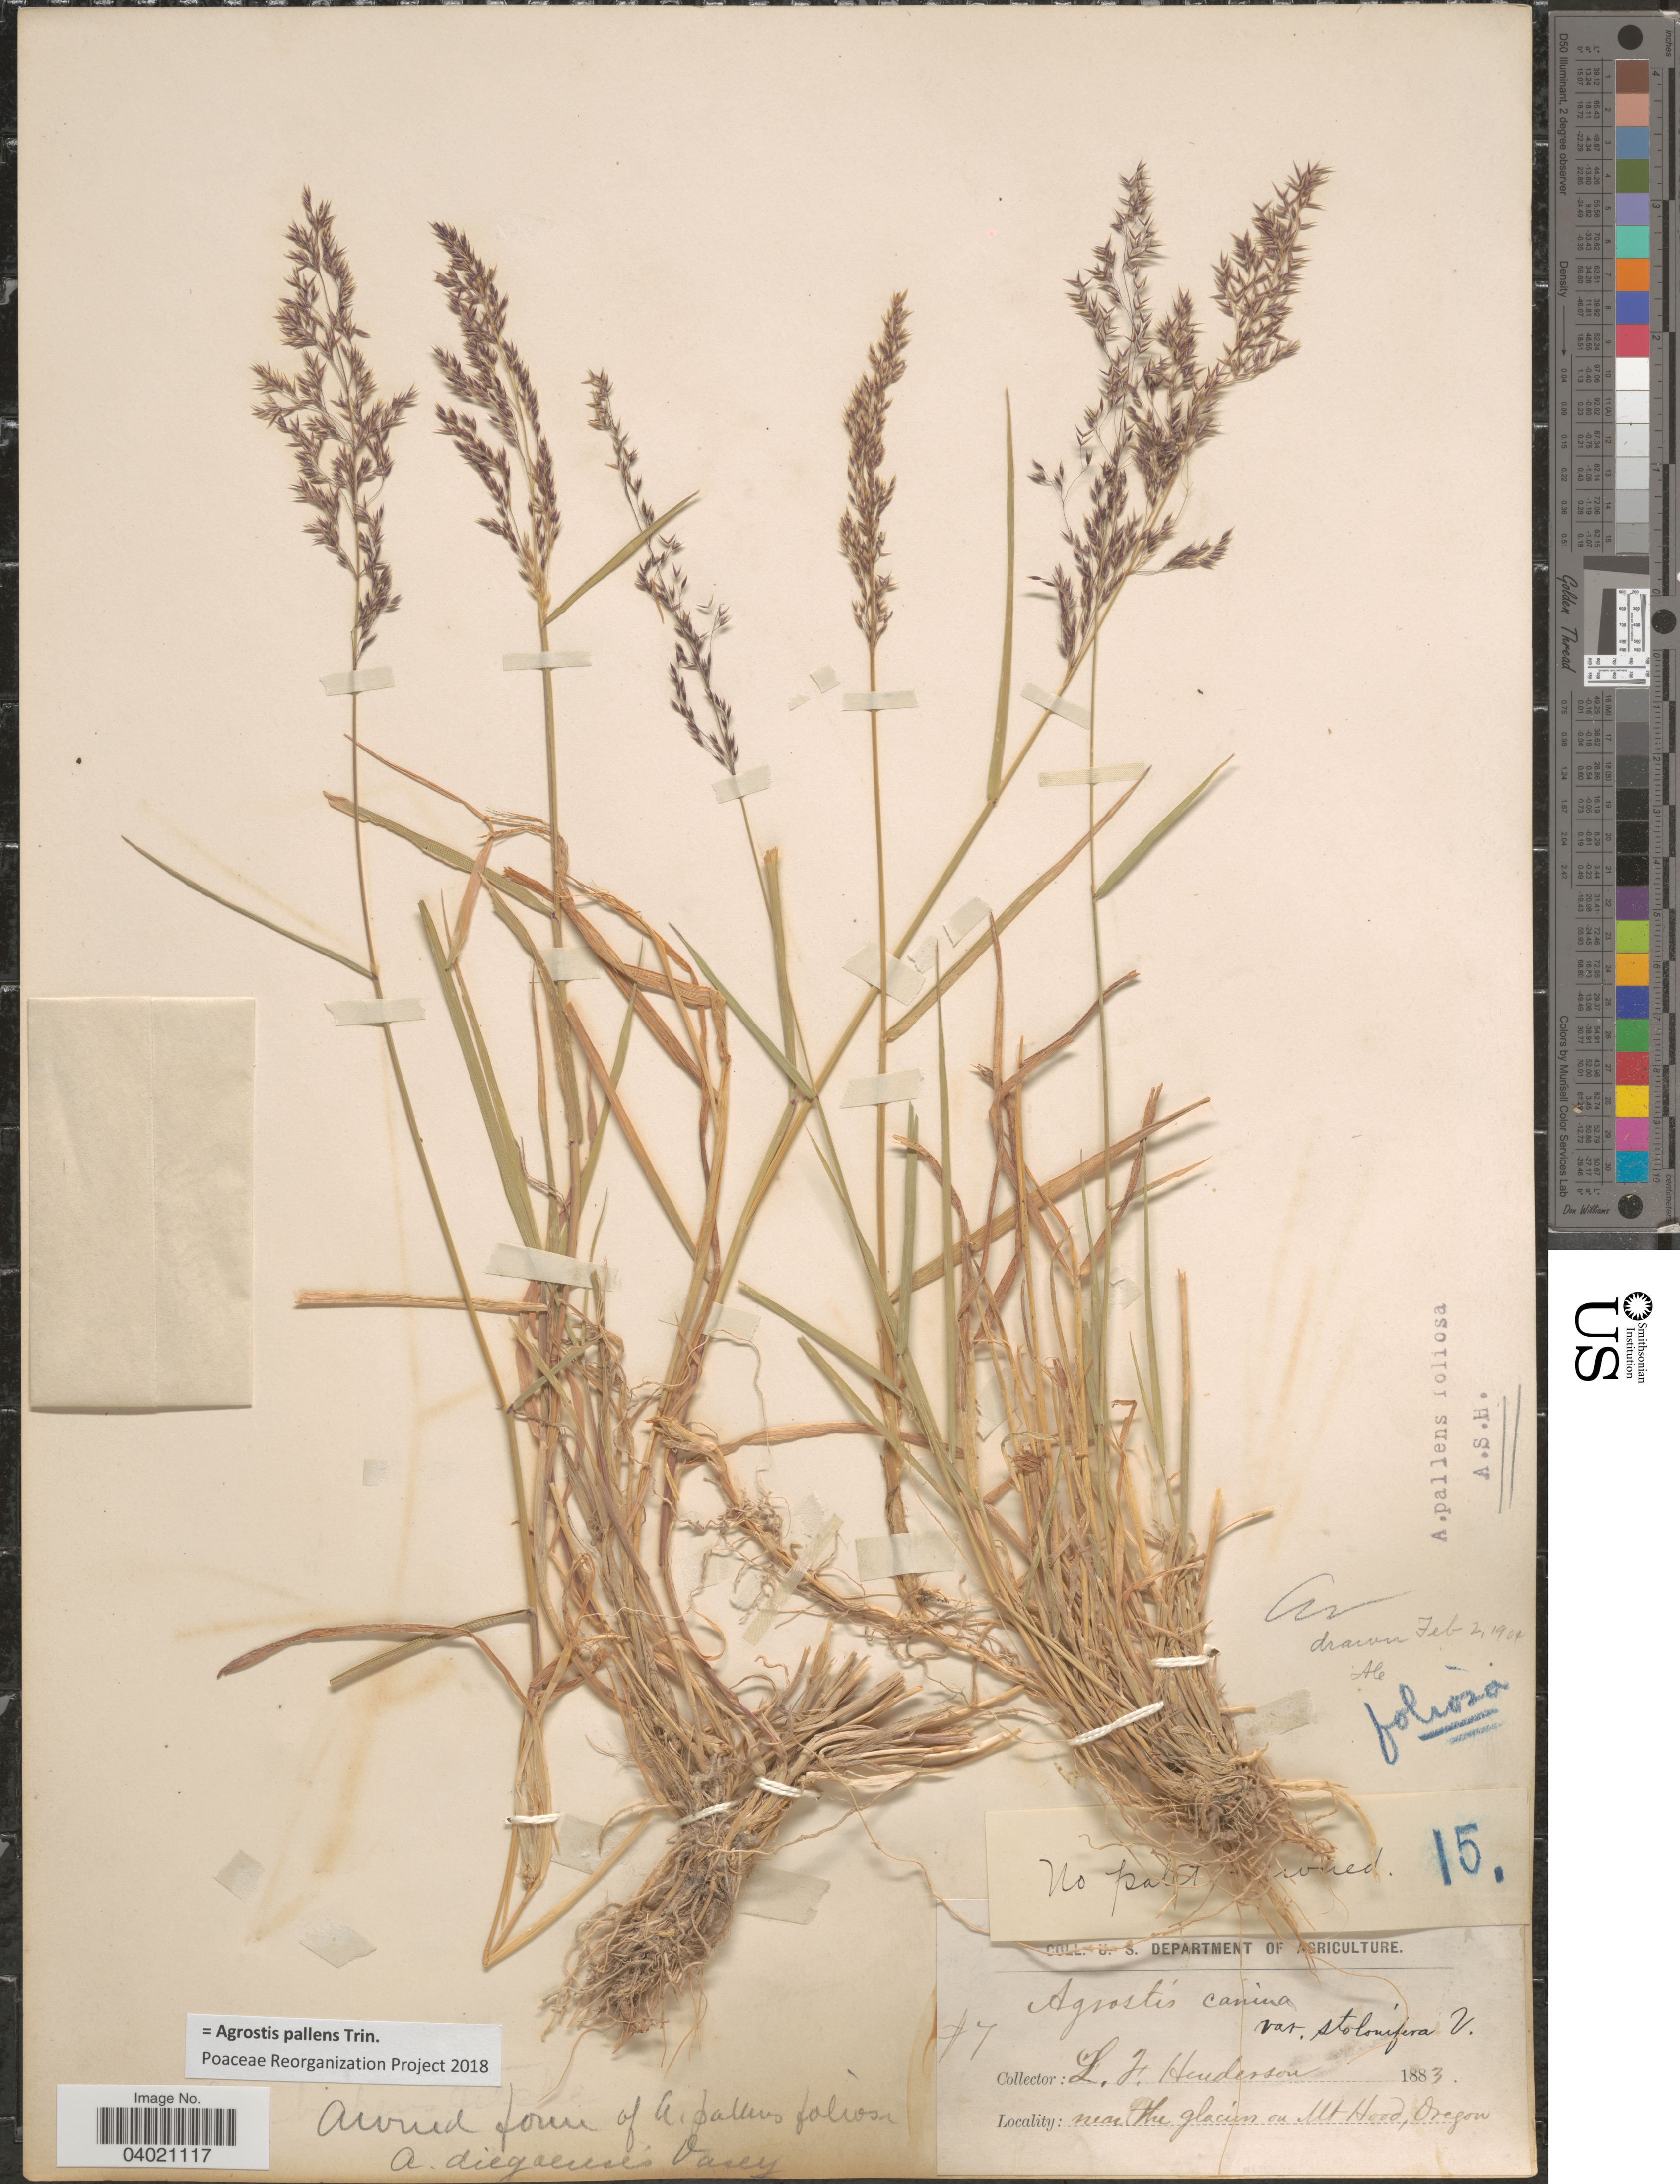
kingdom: Plantae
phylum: Tracheophyta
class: Liliopsida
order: Poales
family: Poaceae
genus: Agrostis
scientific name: Agrostis pallens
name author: Trin.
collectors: L. Henderson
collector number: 7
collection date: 1883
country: United States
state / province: Oregon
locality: Near the glacier on Mt. Hood.